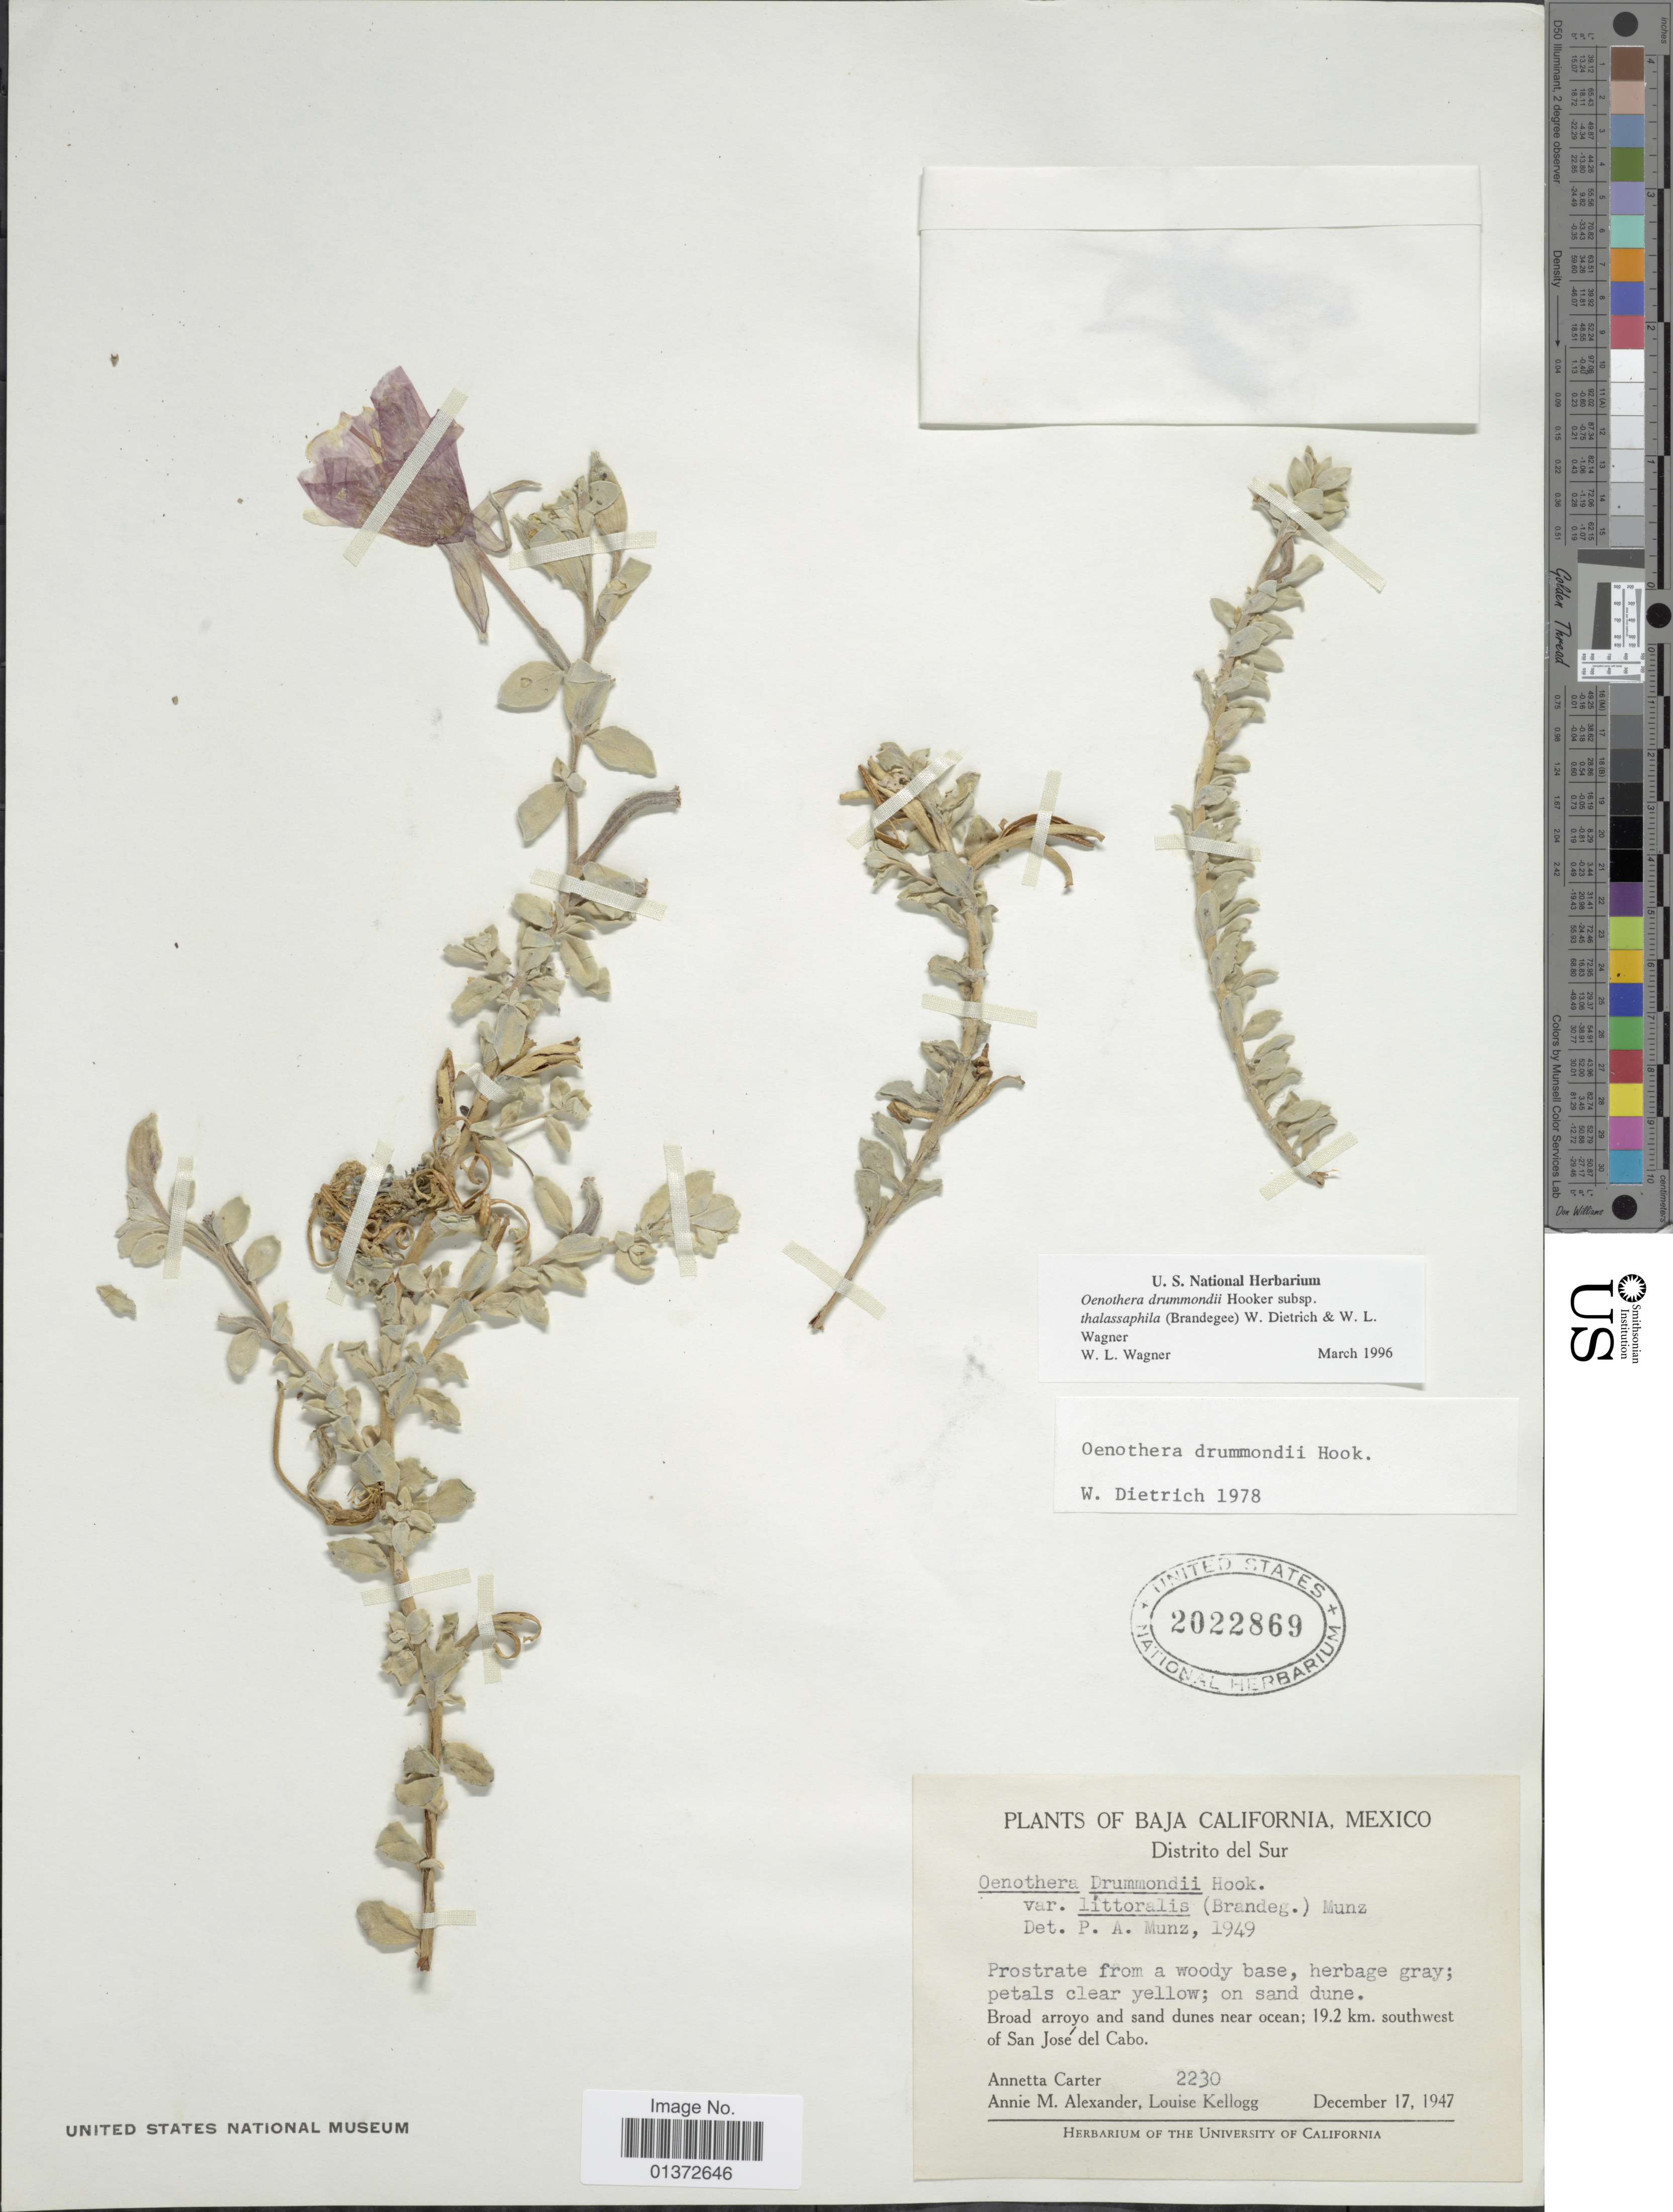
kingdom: Plantae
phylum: Tracheophyta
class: Magnoliopsida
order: Myrtales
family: Onagraceae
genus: Oenothera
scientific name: Oenothera drummondii subsp. thalassaphila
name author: (Brandegee) W. Dietr. & W.L. Wagner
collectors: A. Carter & A. M. Alexander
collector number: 2230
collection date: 1947-12-17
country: Mexico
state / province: Baja California Sur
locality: Distrito del Sur. Broad arroyo and sand dunes near ocean: 19.2 km southwest of San José del Cabo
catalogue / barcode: US 2022869